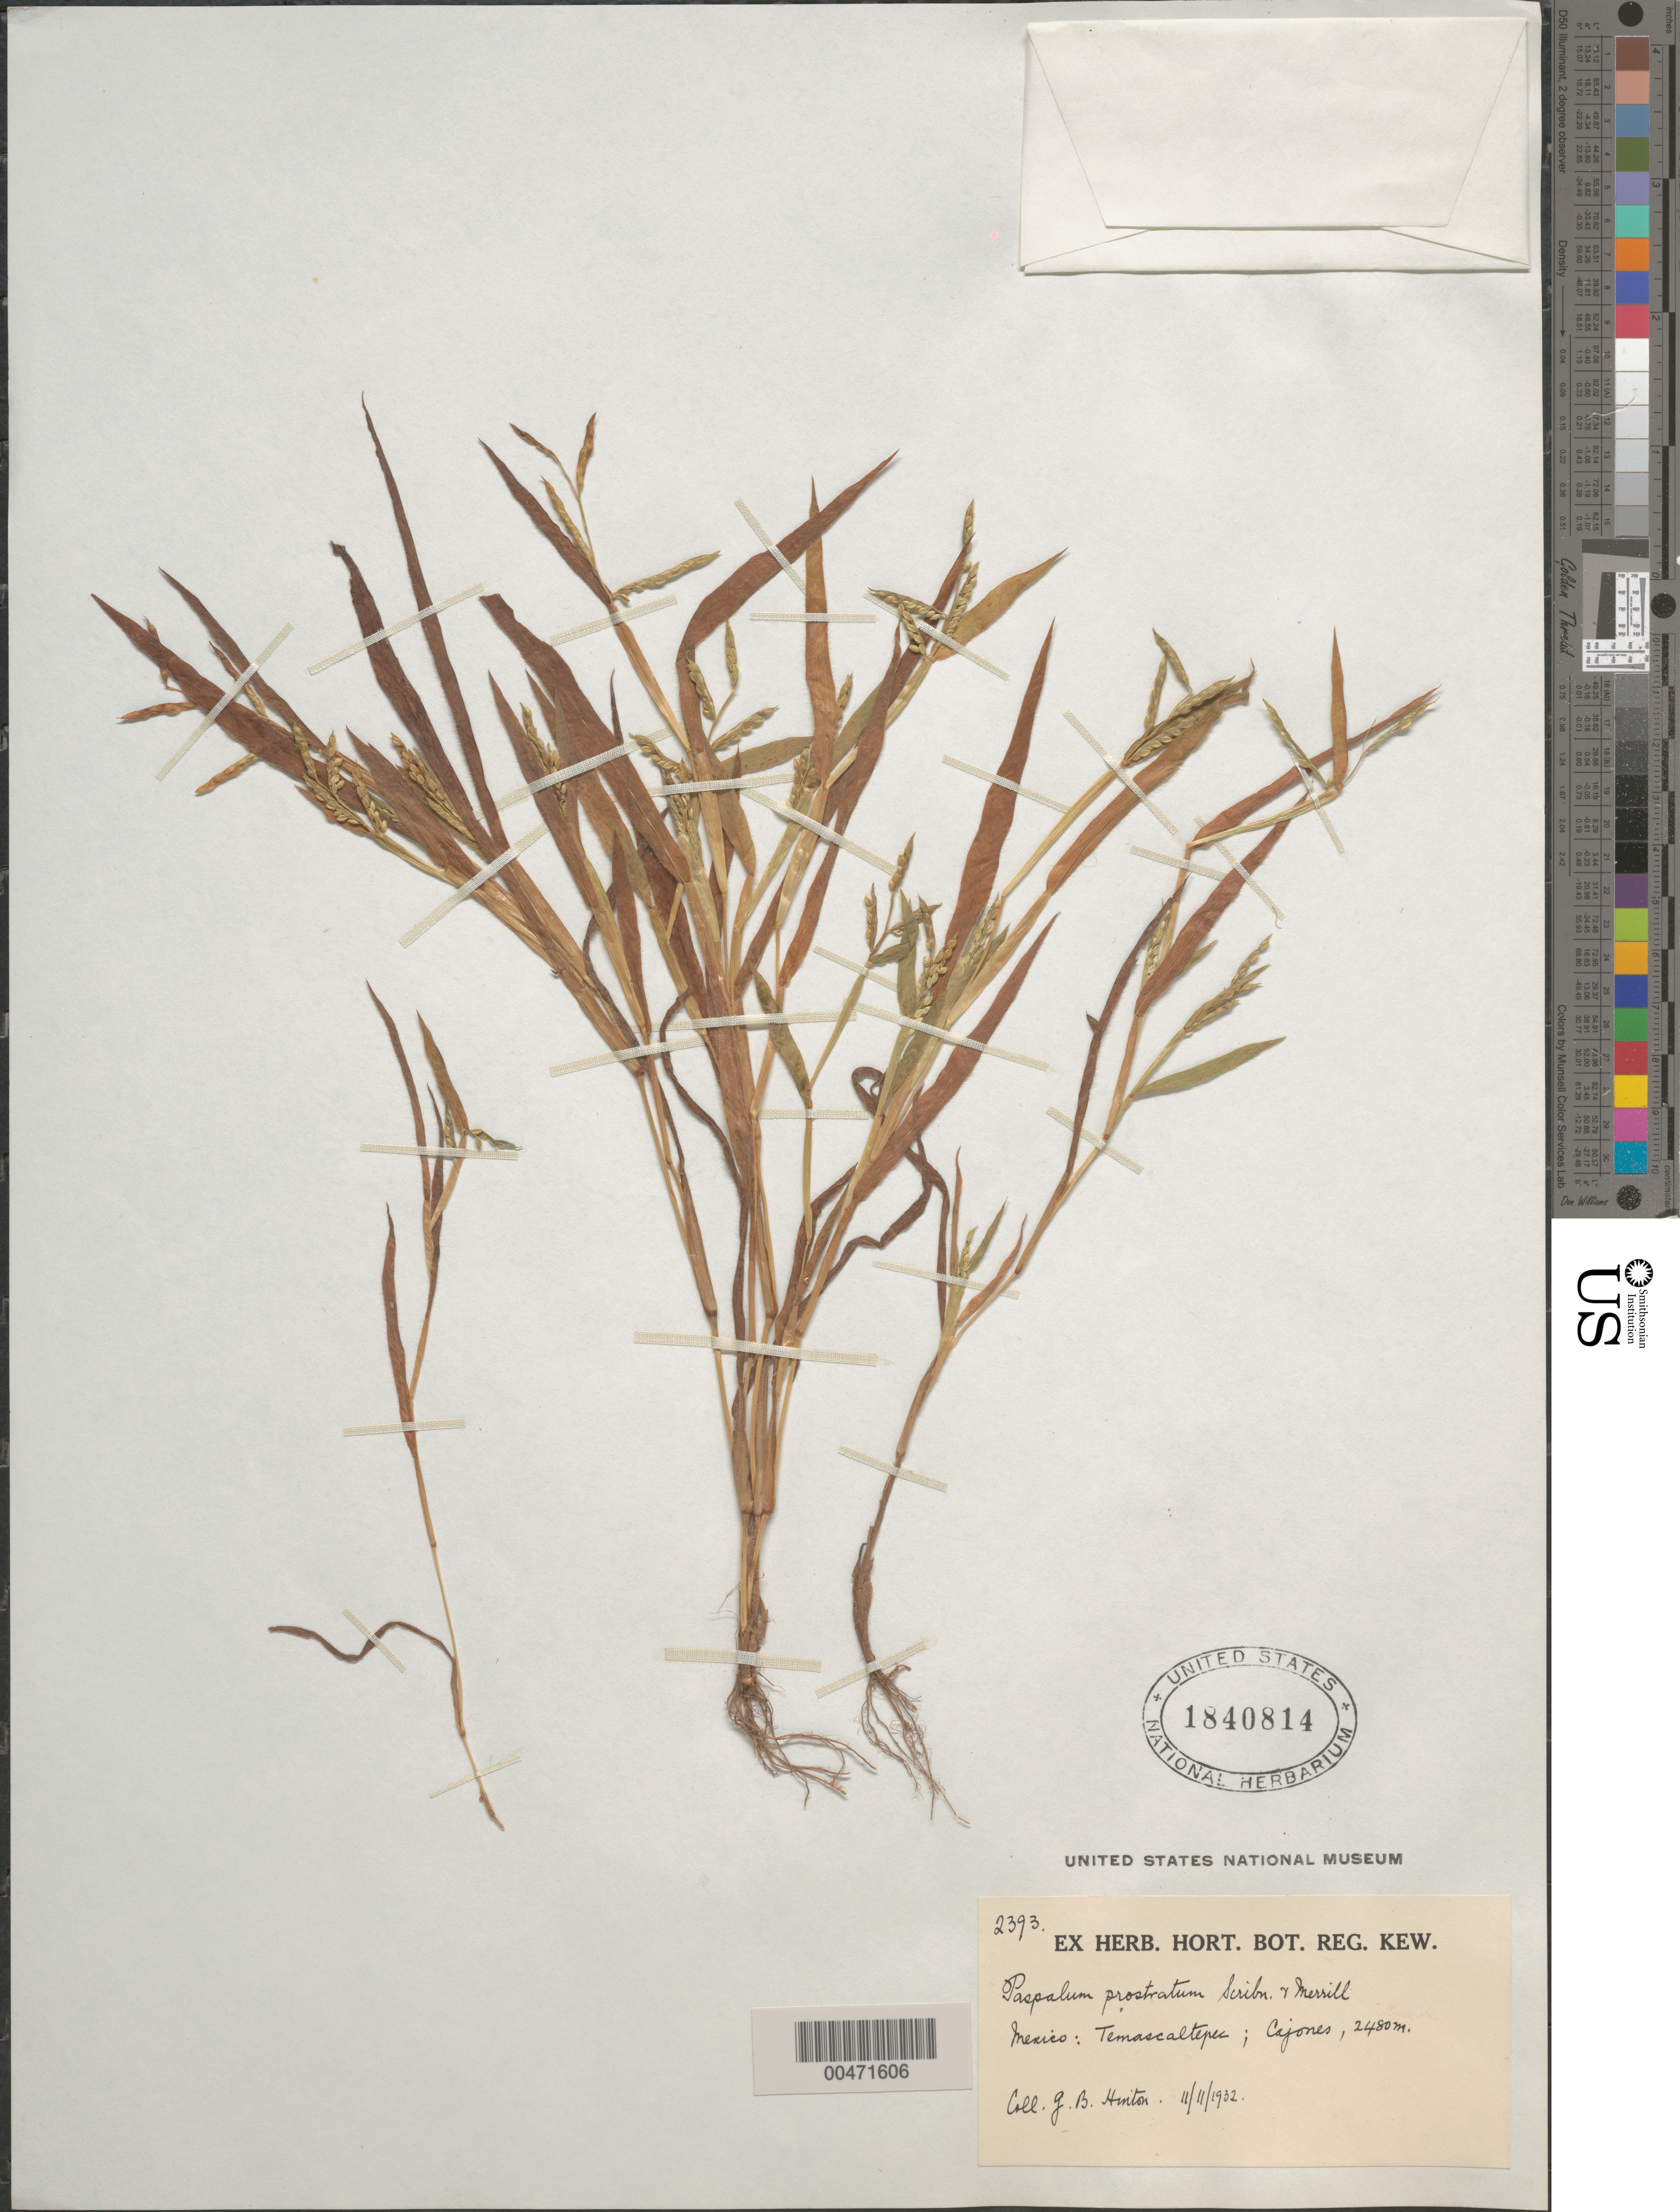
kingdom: Plantae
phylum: Tracheophyta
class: Liliopsida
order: Poales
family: Poaceae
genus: Paspalum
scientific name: Paspalum prostratum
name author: Scribn. & Merr.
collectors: G. B. Hinton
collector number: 2393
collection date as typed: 11 Nov 1932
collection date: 1932-11-11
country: Mexico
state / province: México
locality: Temascaltepec, Cajones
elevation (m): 2480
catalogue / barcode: US 1840814